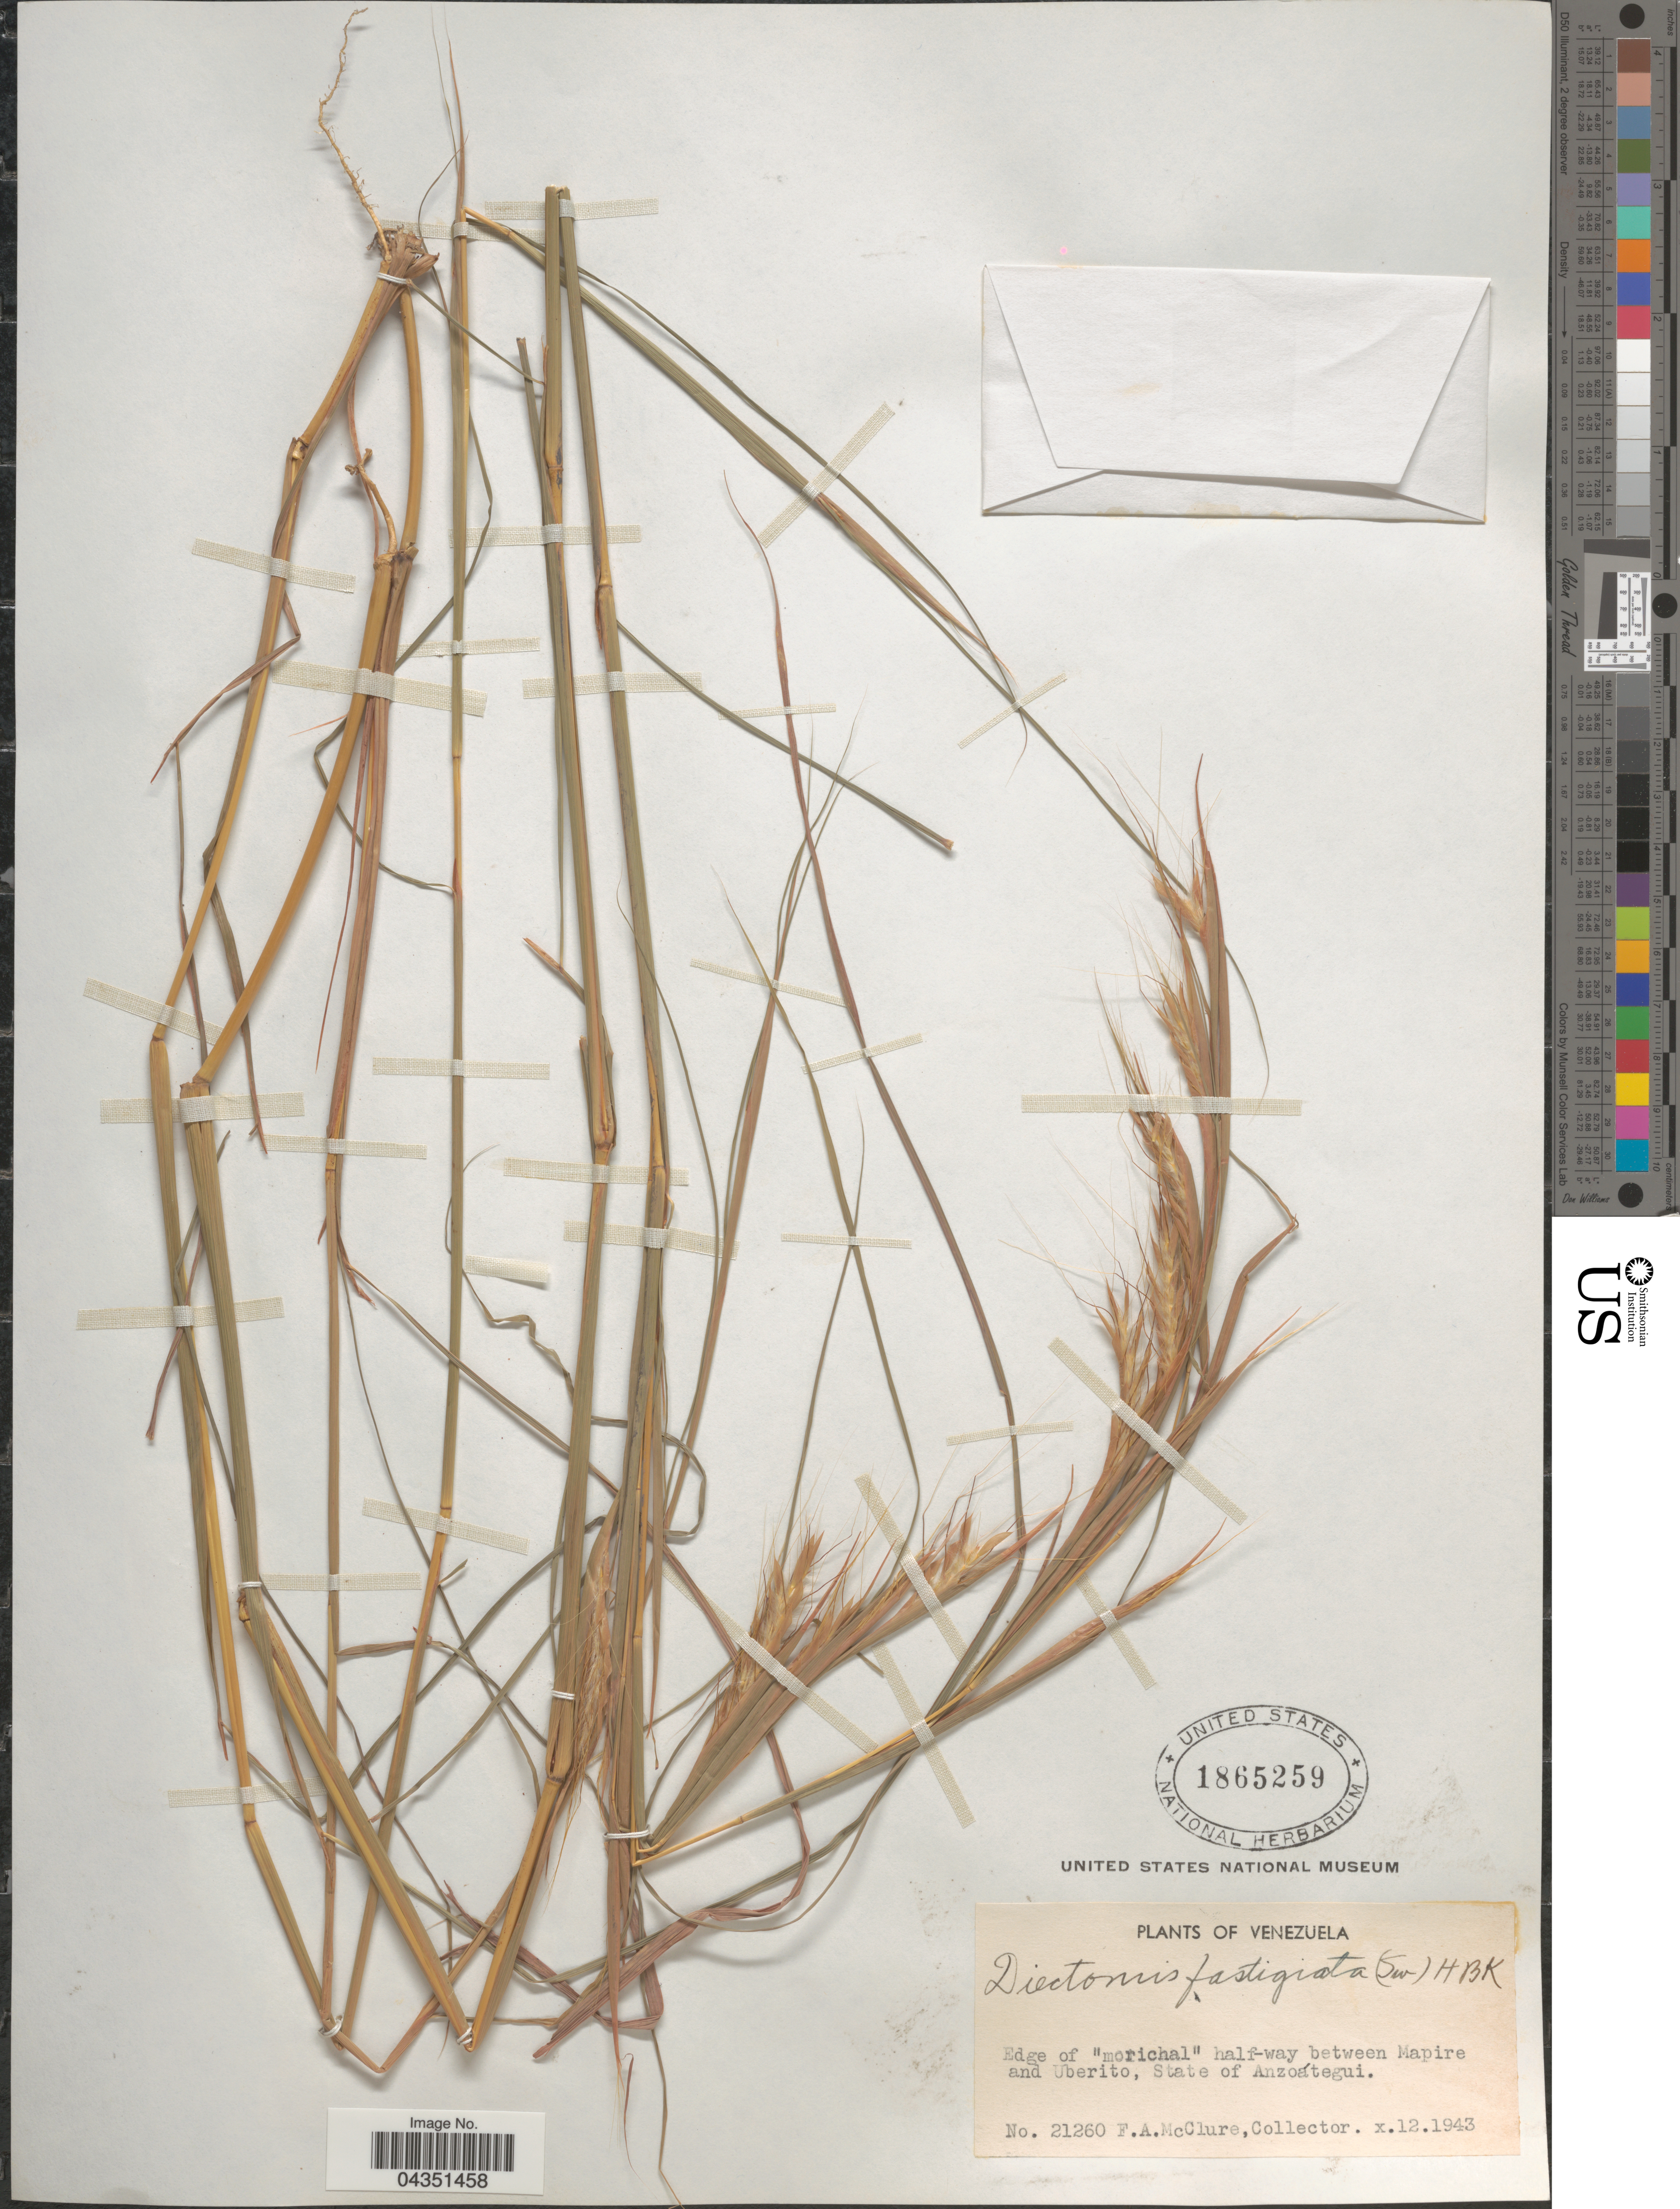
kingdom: Plantae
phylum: Tracheophyta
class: Liliopsida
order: Poales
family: Poaceae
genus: Diectomis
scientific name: Diectomis fastigiata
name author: (Sw.) P. Beauv.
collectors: F. A. McClure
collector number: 21260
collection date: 1943-10-12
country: Venezuela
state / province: Anzoategui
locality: Edge of "morichal" half-way between Mapire and Uberito.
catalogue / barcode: US 1865259